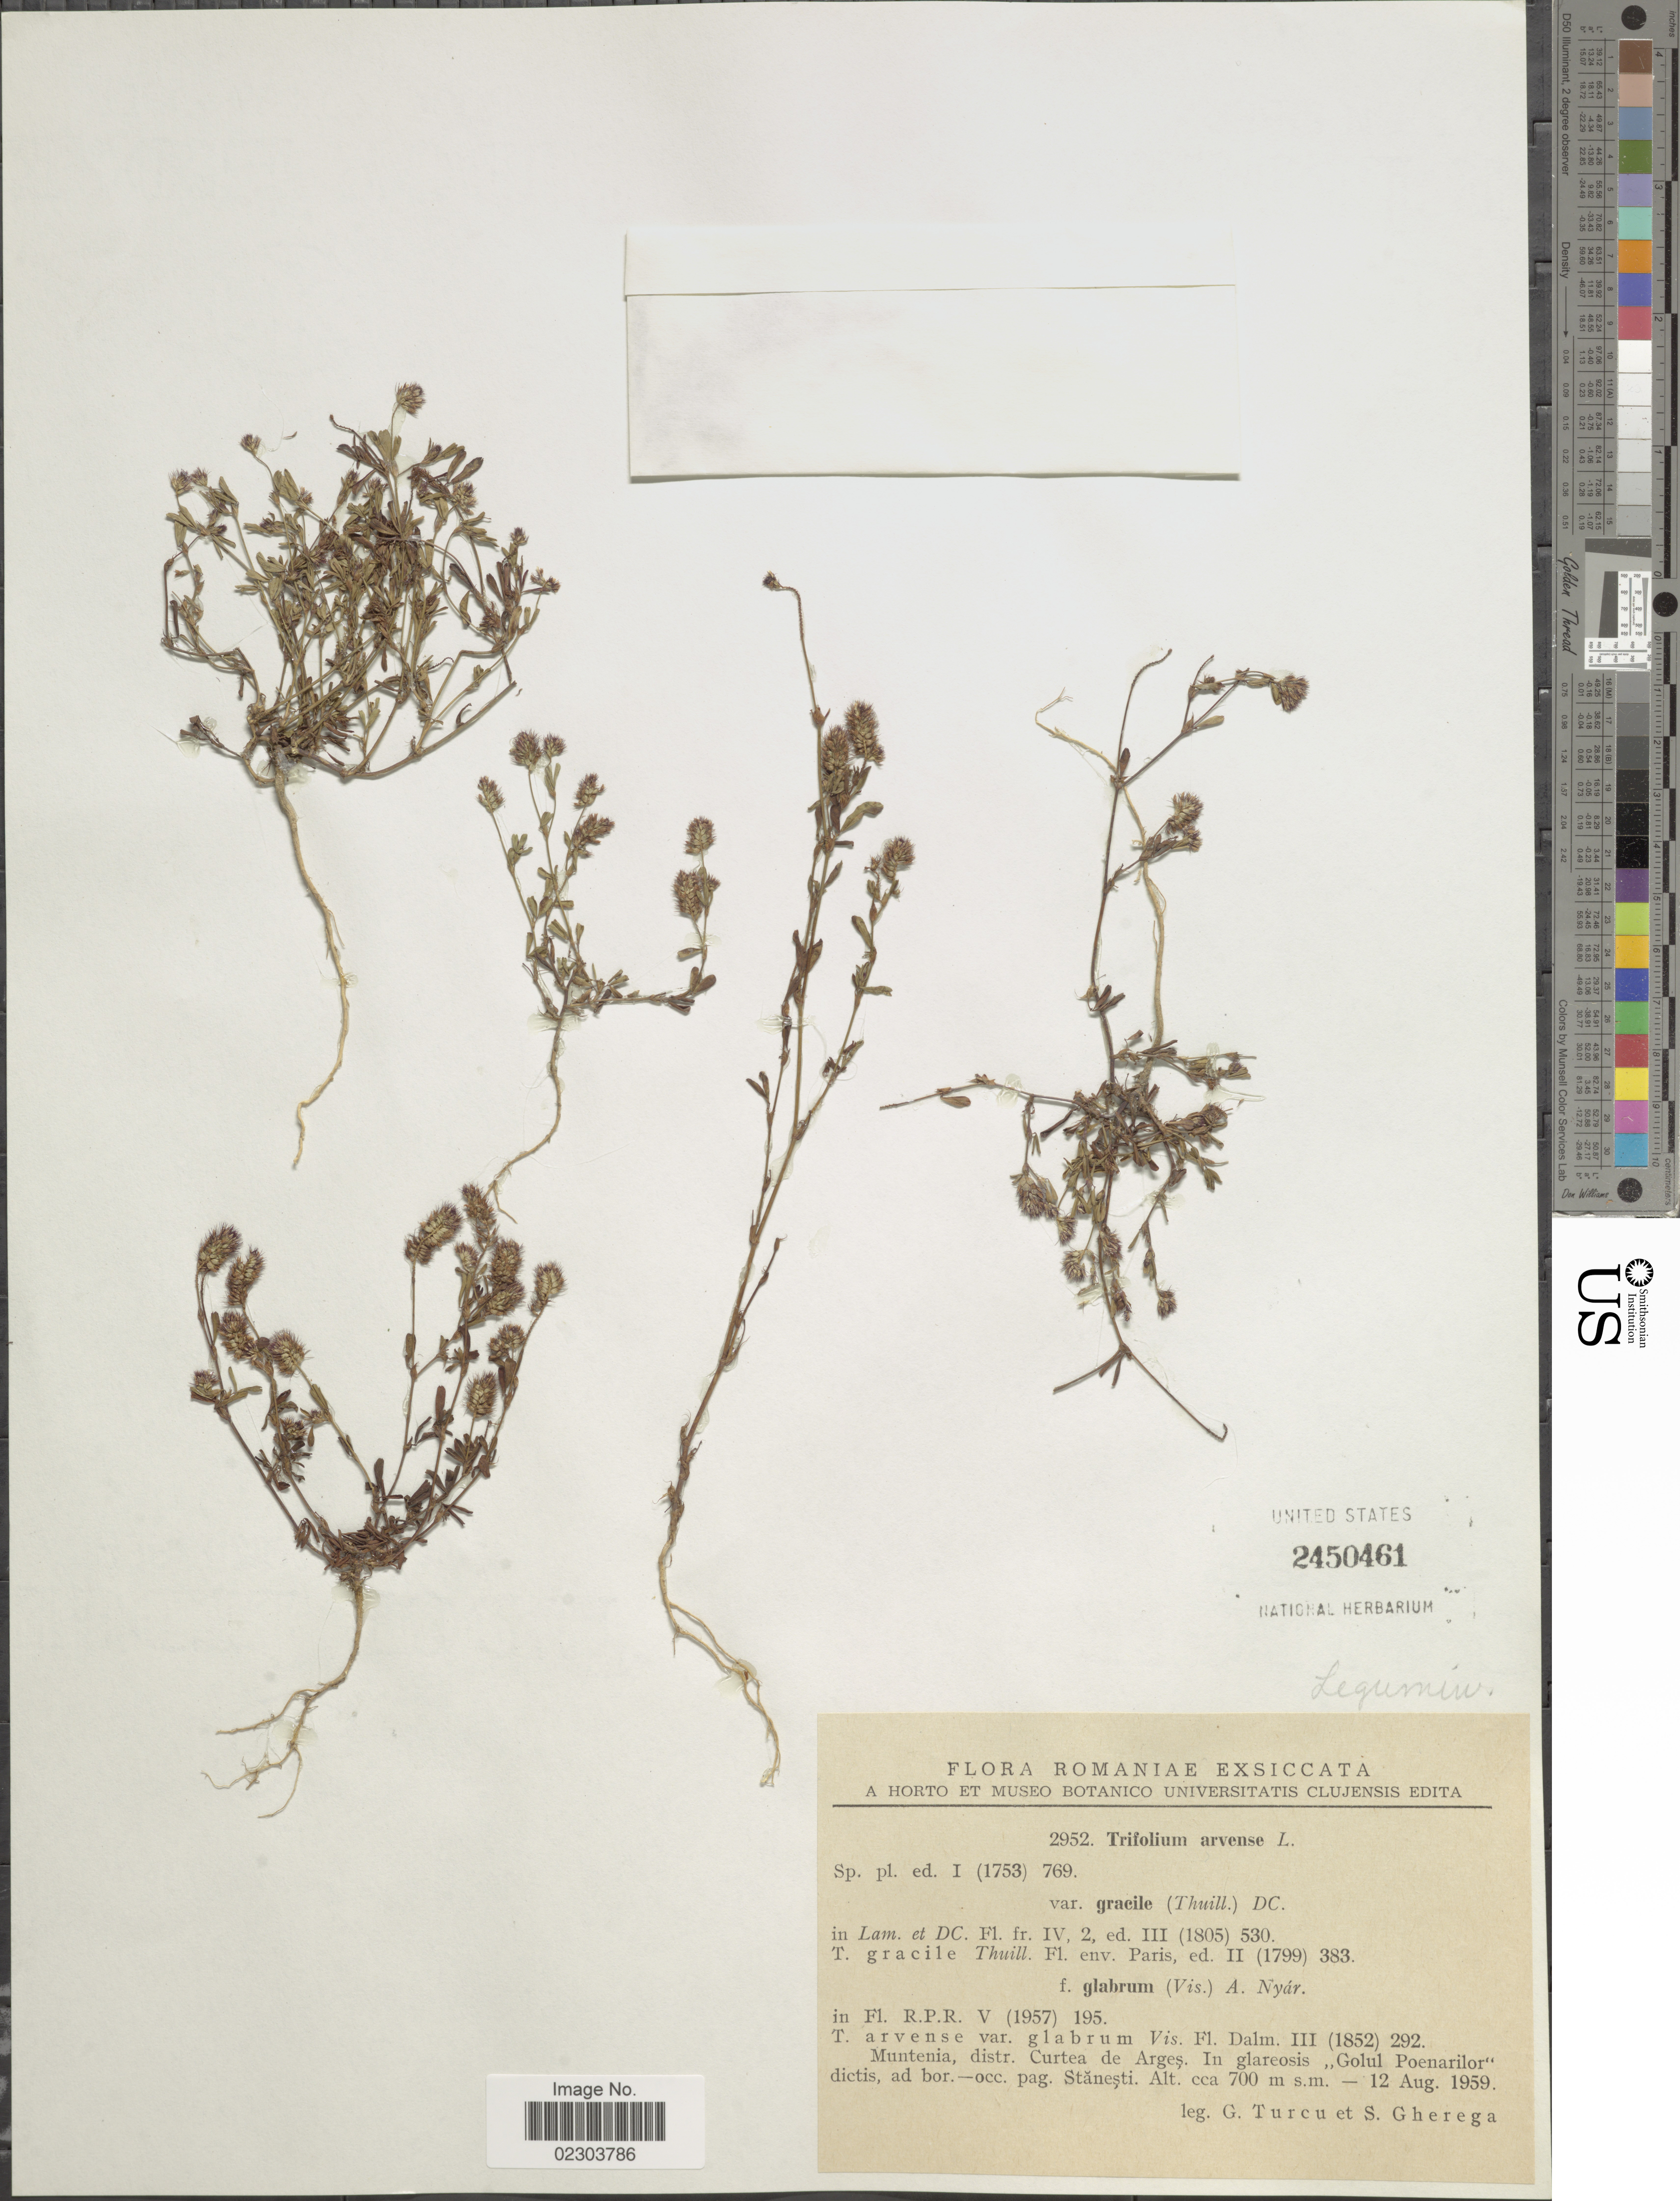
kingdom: Plantae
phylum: Tracheophyta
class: Magnoliopsida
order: Fabales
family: Fabaceae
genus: Trifolium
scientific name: Trifolium arvense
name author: L.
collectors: G. Turcu & S. Gherega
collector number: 2952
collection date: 1959-08-12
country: Romania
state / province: Arges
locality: Muntenia, distr. Curtea de Arges, in glareosis Golul Poenarilor dictis, ad bor,- occ. pag. Stanesti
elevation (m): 700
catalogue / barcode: US 2450461